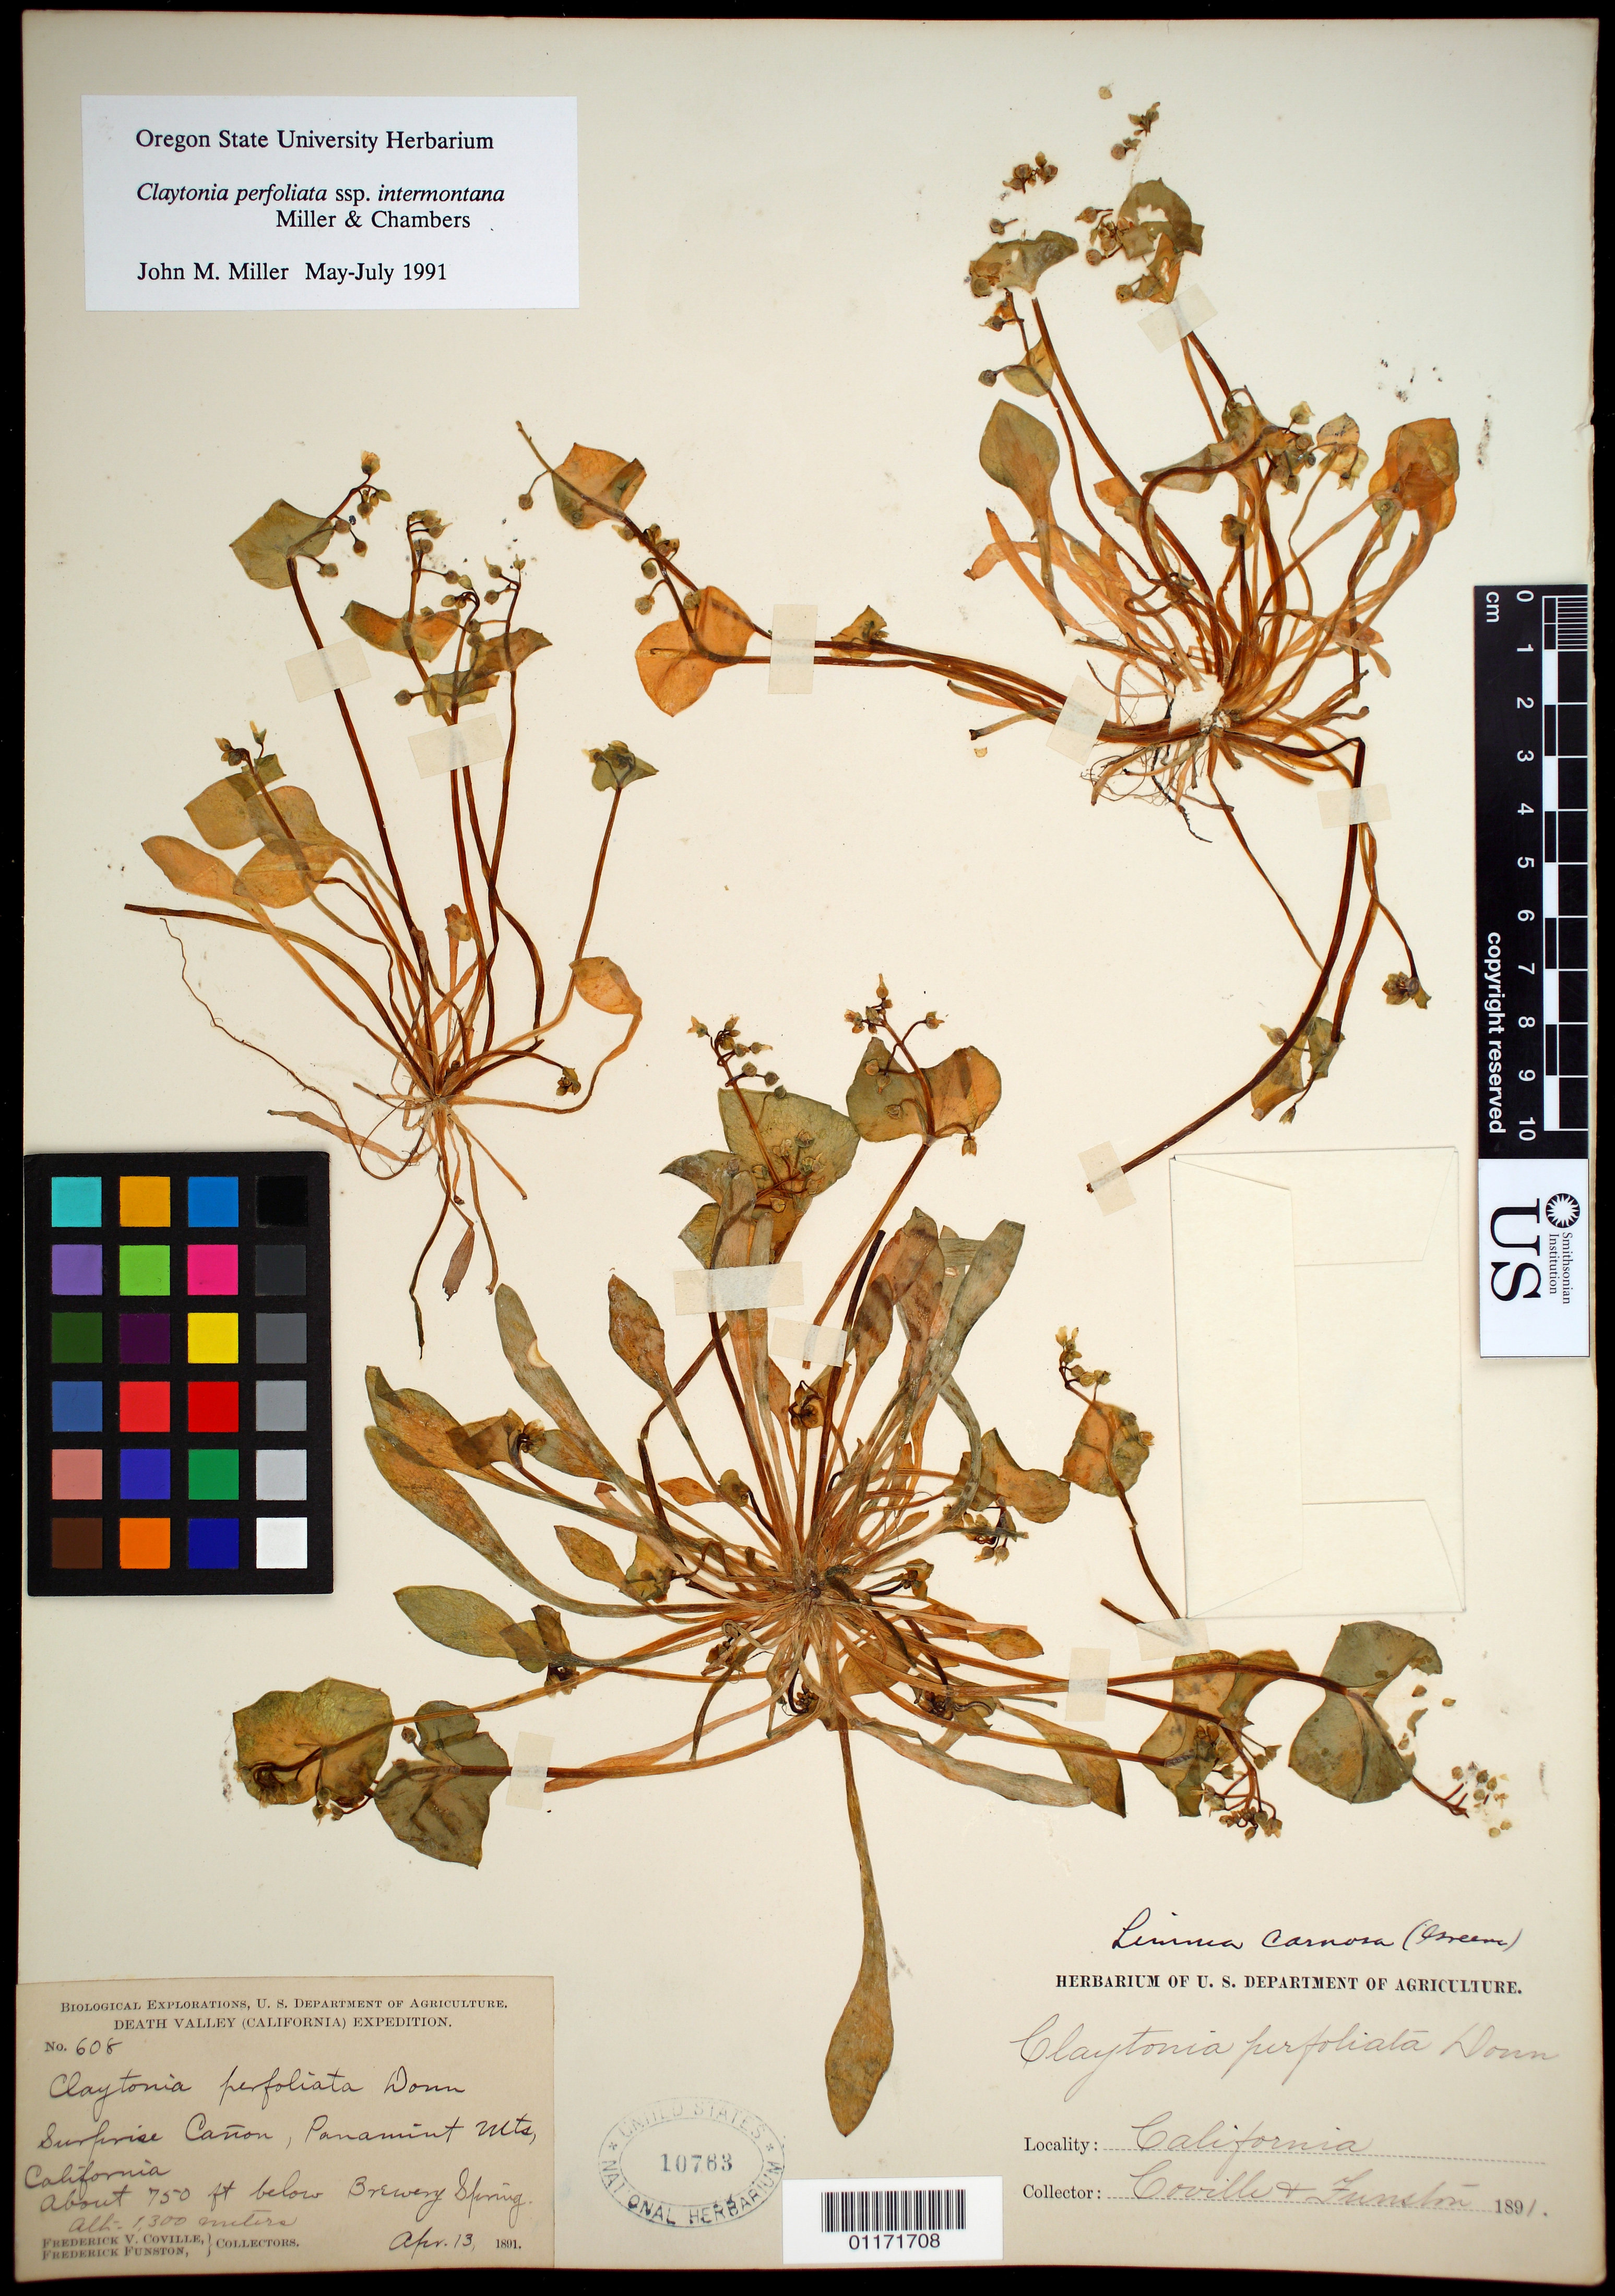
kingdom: Plantae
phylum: Tracheophyta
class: Magnoliopsida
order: Caryophyllales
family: Montiaceae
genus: Claytonia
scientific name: Claytonia perfoliata subsp. intermontana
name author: Mill. & Chambers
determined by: Miller, John M.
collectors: F. V. Coville & F. Funston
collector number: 608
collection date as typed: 13 Apr 1891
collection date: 1891-04-13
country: United States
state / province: California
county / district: Inyo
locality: Surprise Canyon, Panamint Mts.,about 750ft below Brewery Spring.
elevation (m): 750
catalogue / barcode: US 10763